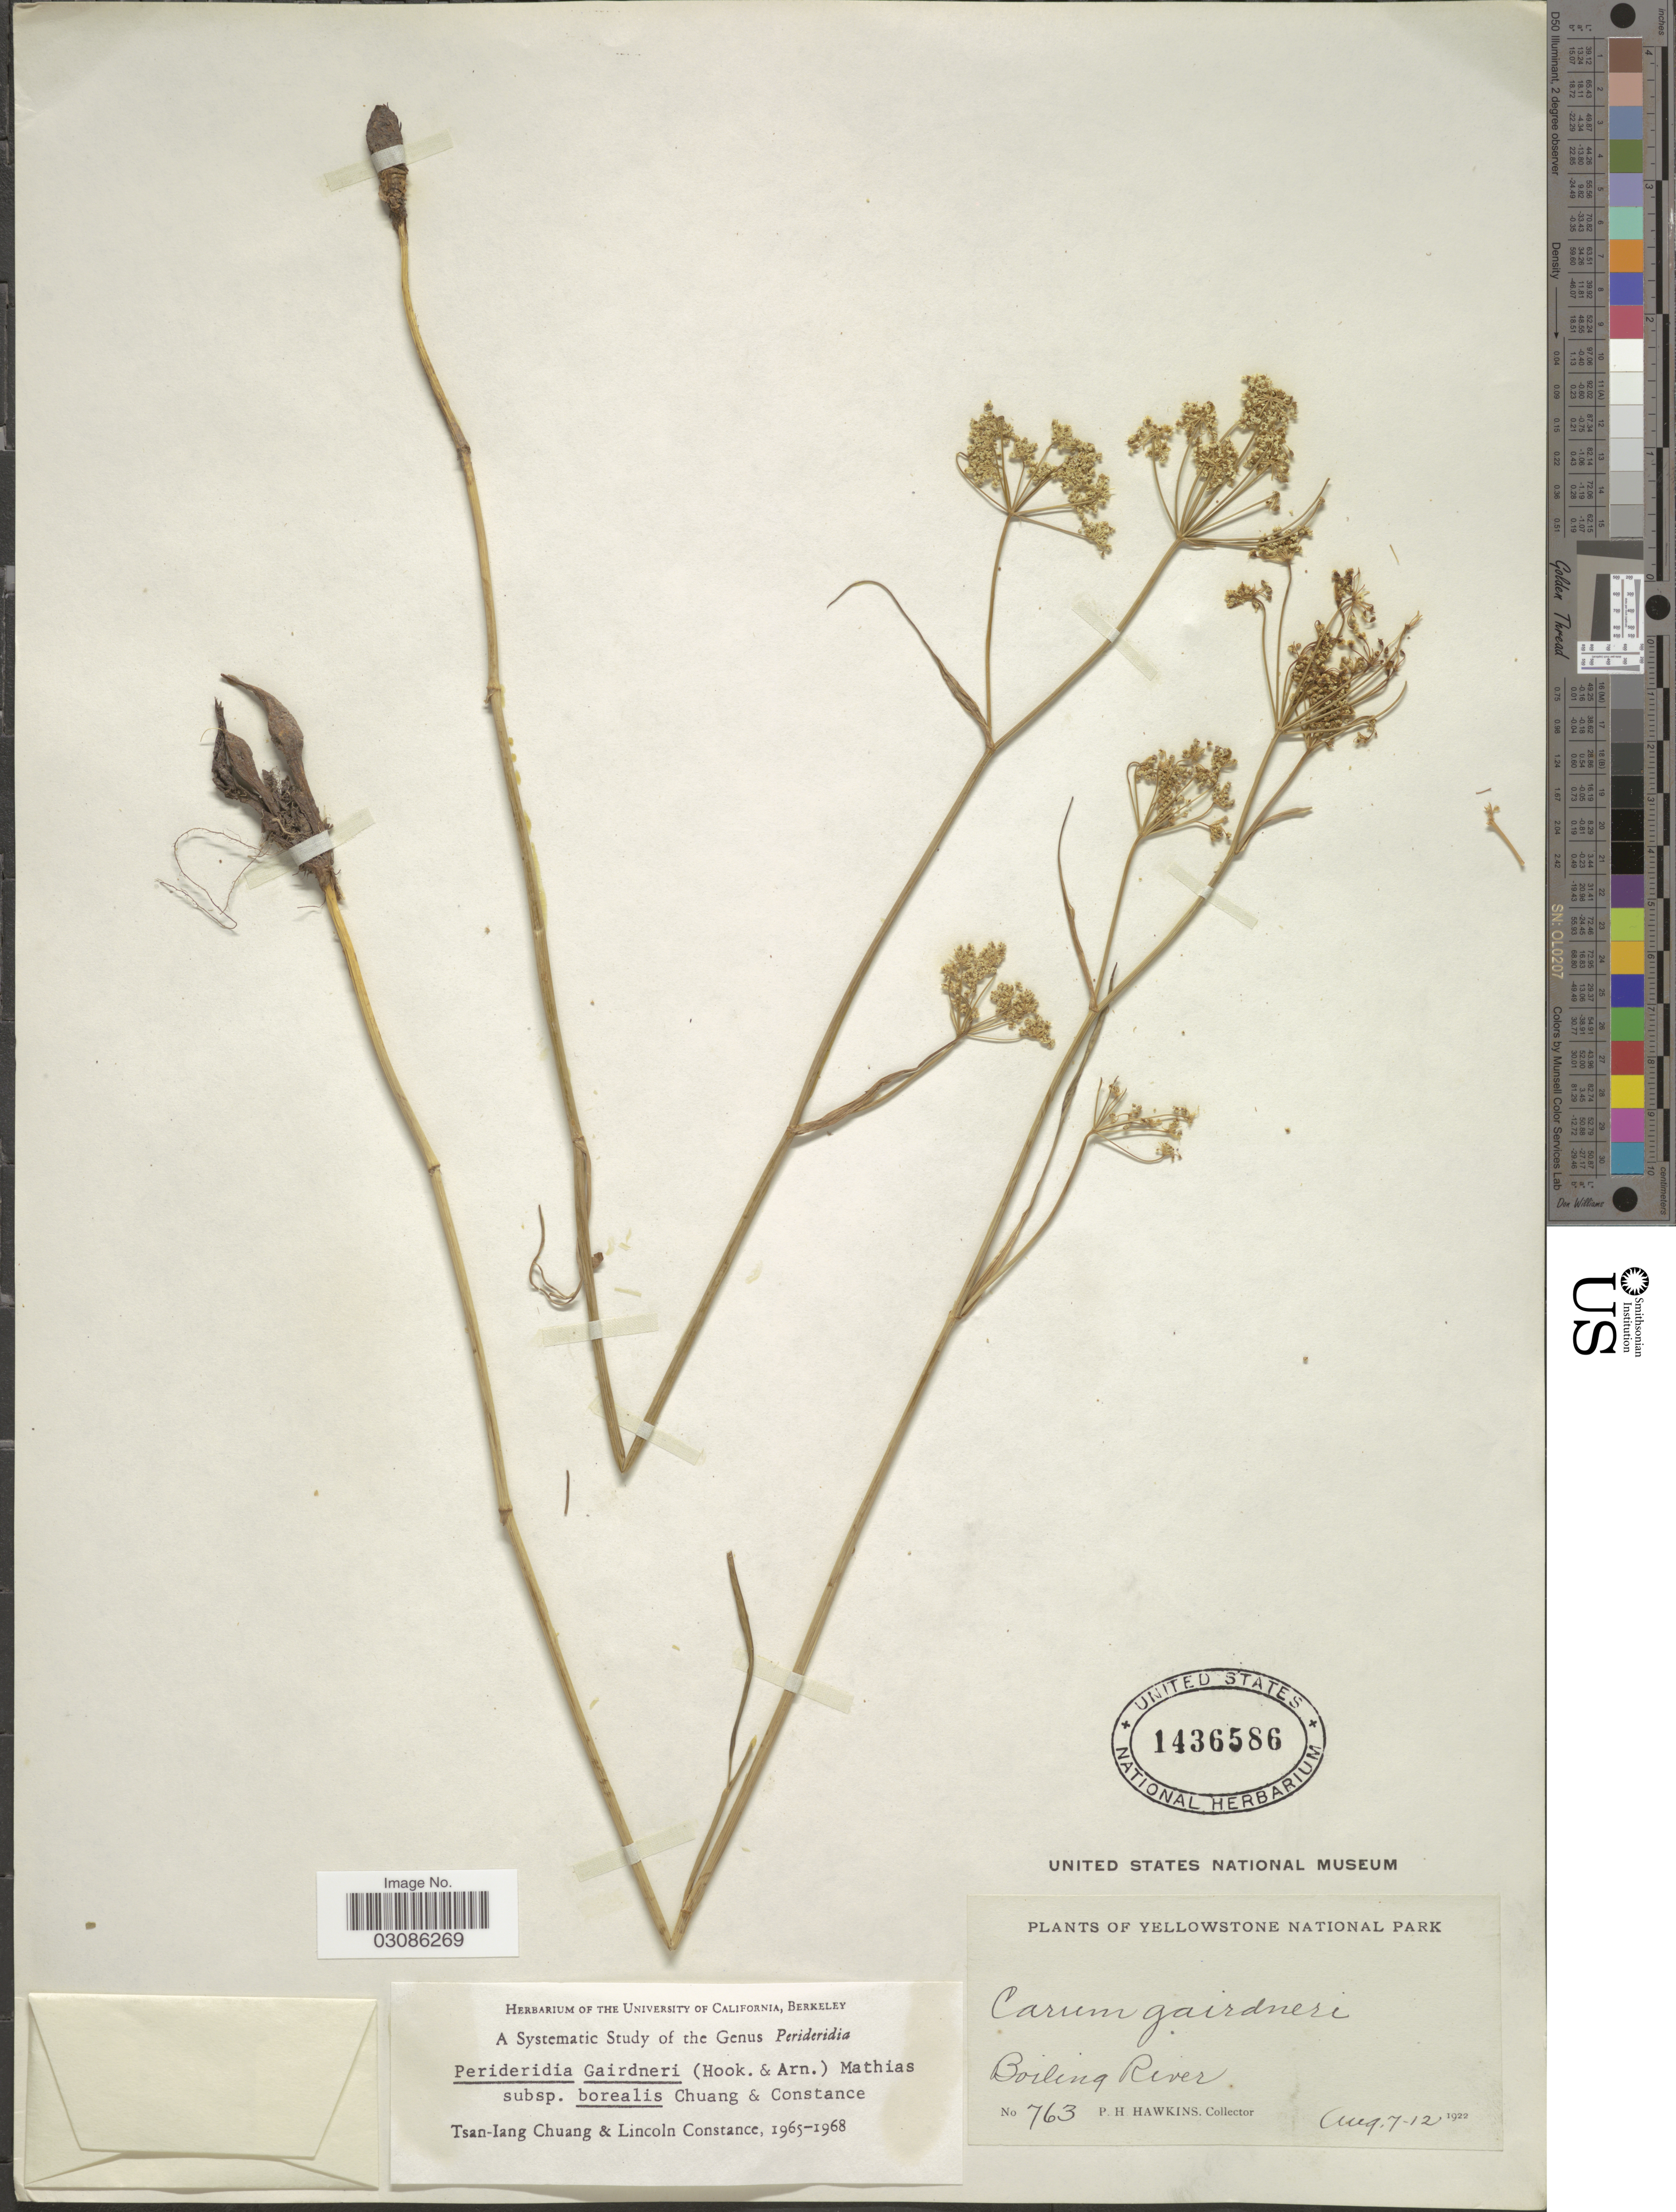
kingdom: Plantae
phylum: Tracheophyta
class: Magnoliopsida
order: Apiales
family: Apiaceae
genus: Perideridia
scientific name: Perideridia gairdneri subsp. borealis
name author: T.I. Chuang & Constance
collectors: P. Hawkins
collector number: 763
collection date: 1922-08-07/1922-08-12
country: United States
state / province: Wyoming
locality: Yellowstone National Park, Boiling River.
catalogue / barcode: US 1436586